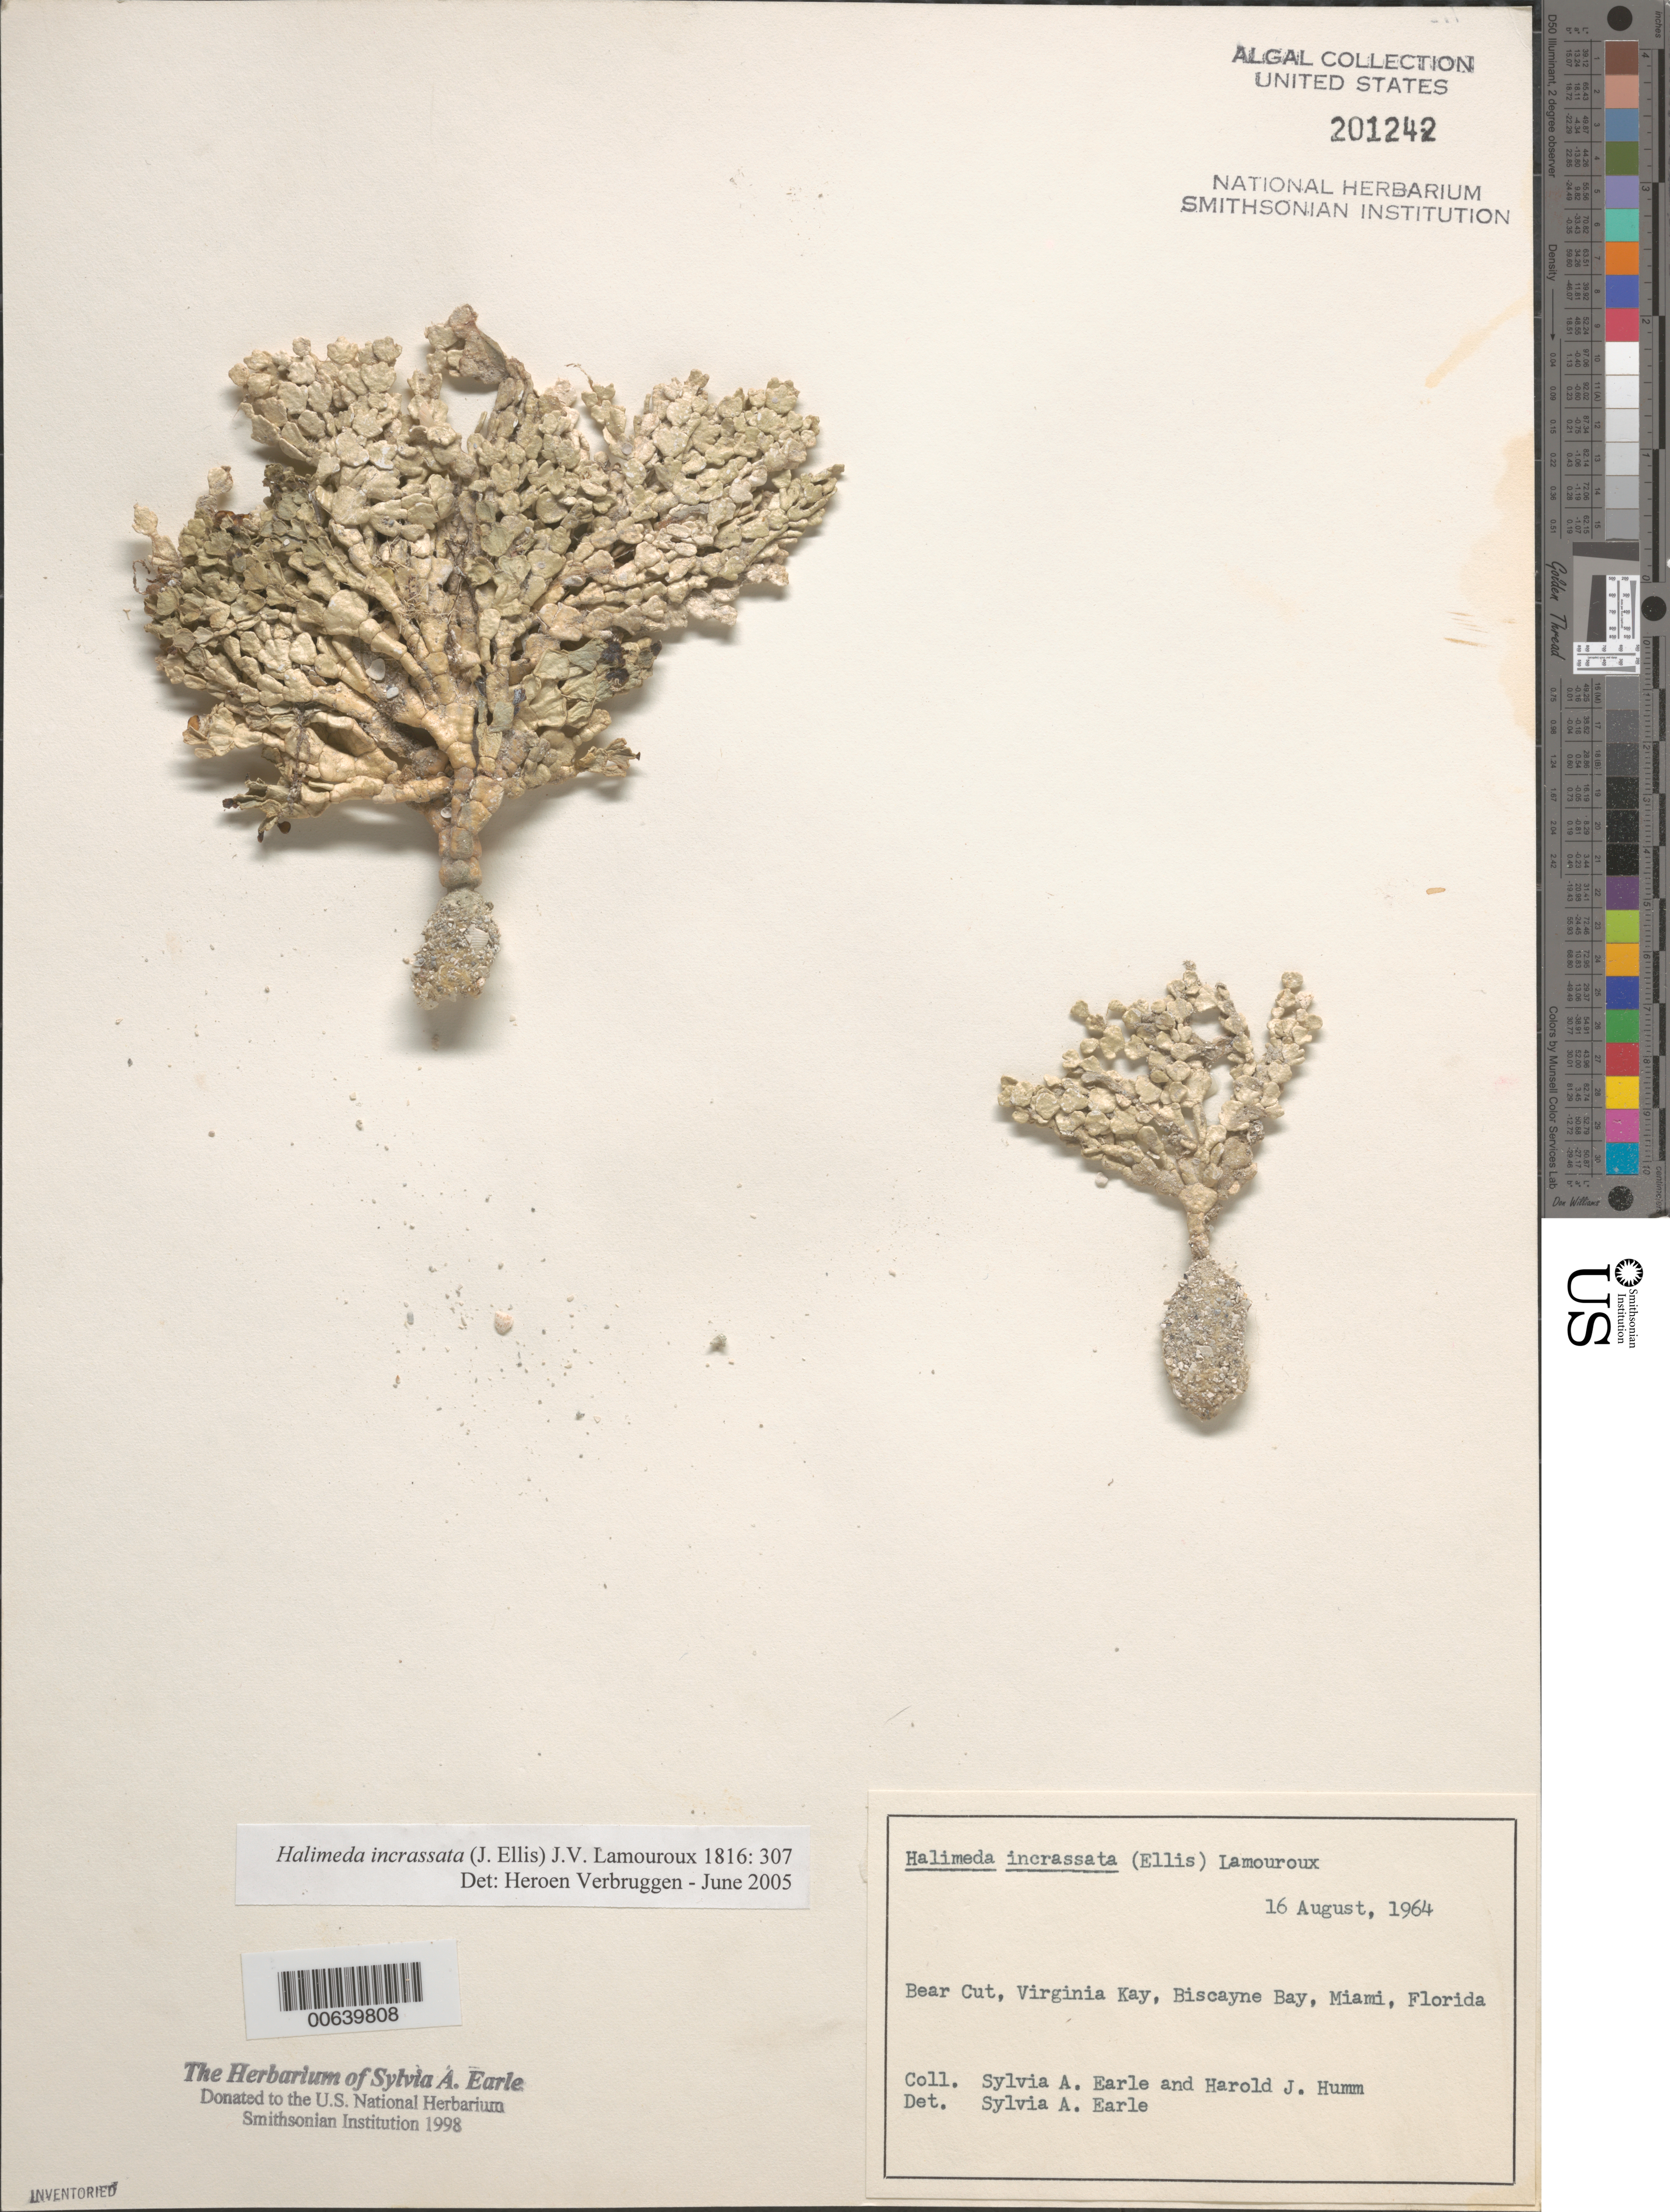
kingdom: Plantae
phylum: Chlorophyta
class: Ulvophyceae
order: Bryopsidales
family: Halimedaceae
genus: Halimeda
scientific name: Halimeda incrassata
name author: (J. Ellis) J.V.Lamouroux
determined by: Earle, S. A.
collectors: S. A. Earle & H. J. Humm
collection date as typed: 16 Aug 1964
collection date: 1964-08-16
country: United States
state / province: Florida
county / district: Miami-Dade County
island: Virginia Key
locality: Bear Cut, Biscayne Bay, Miami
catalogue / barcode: US 201242